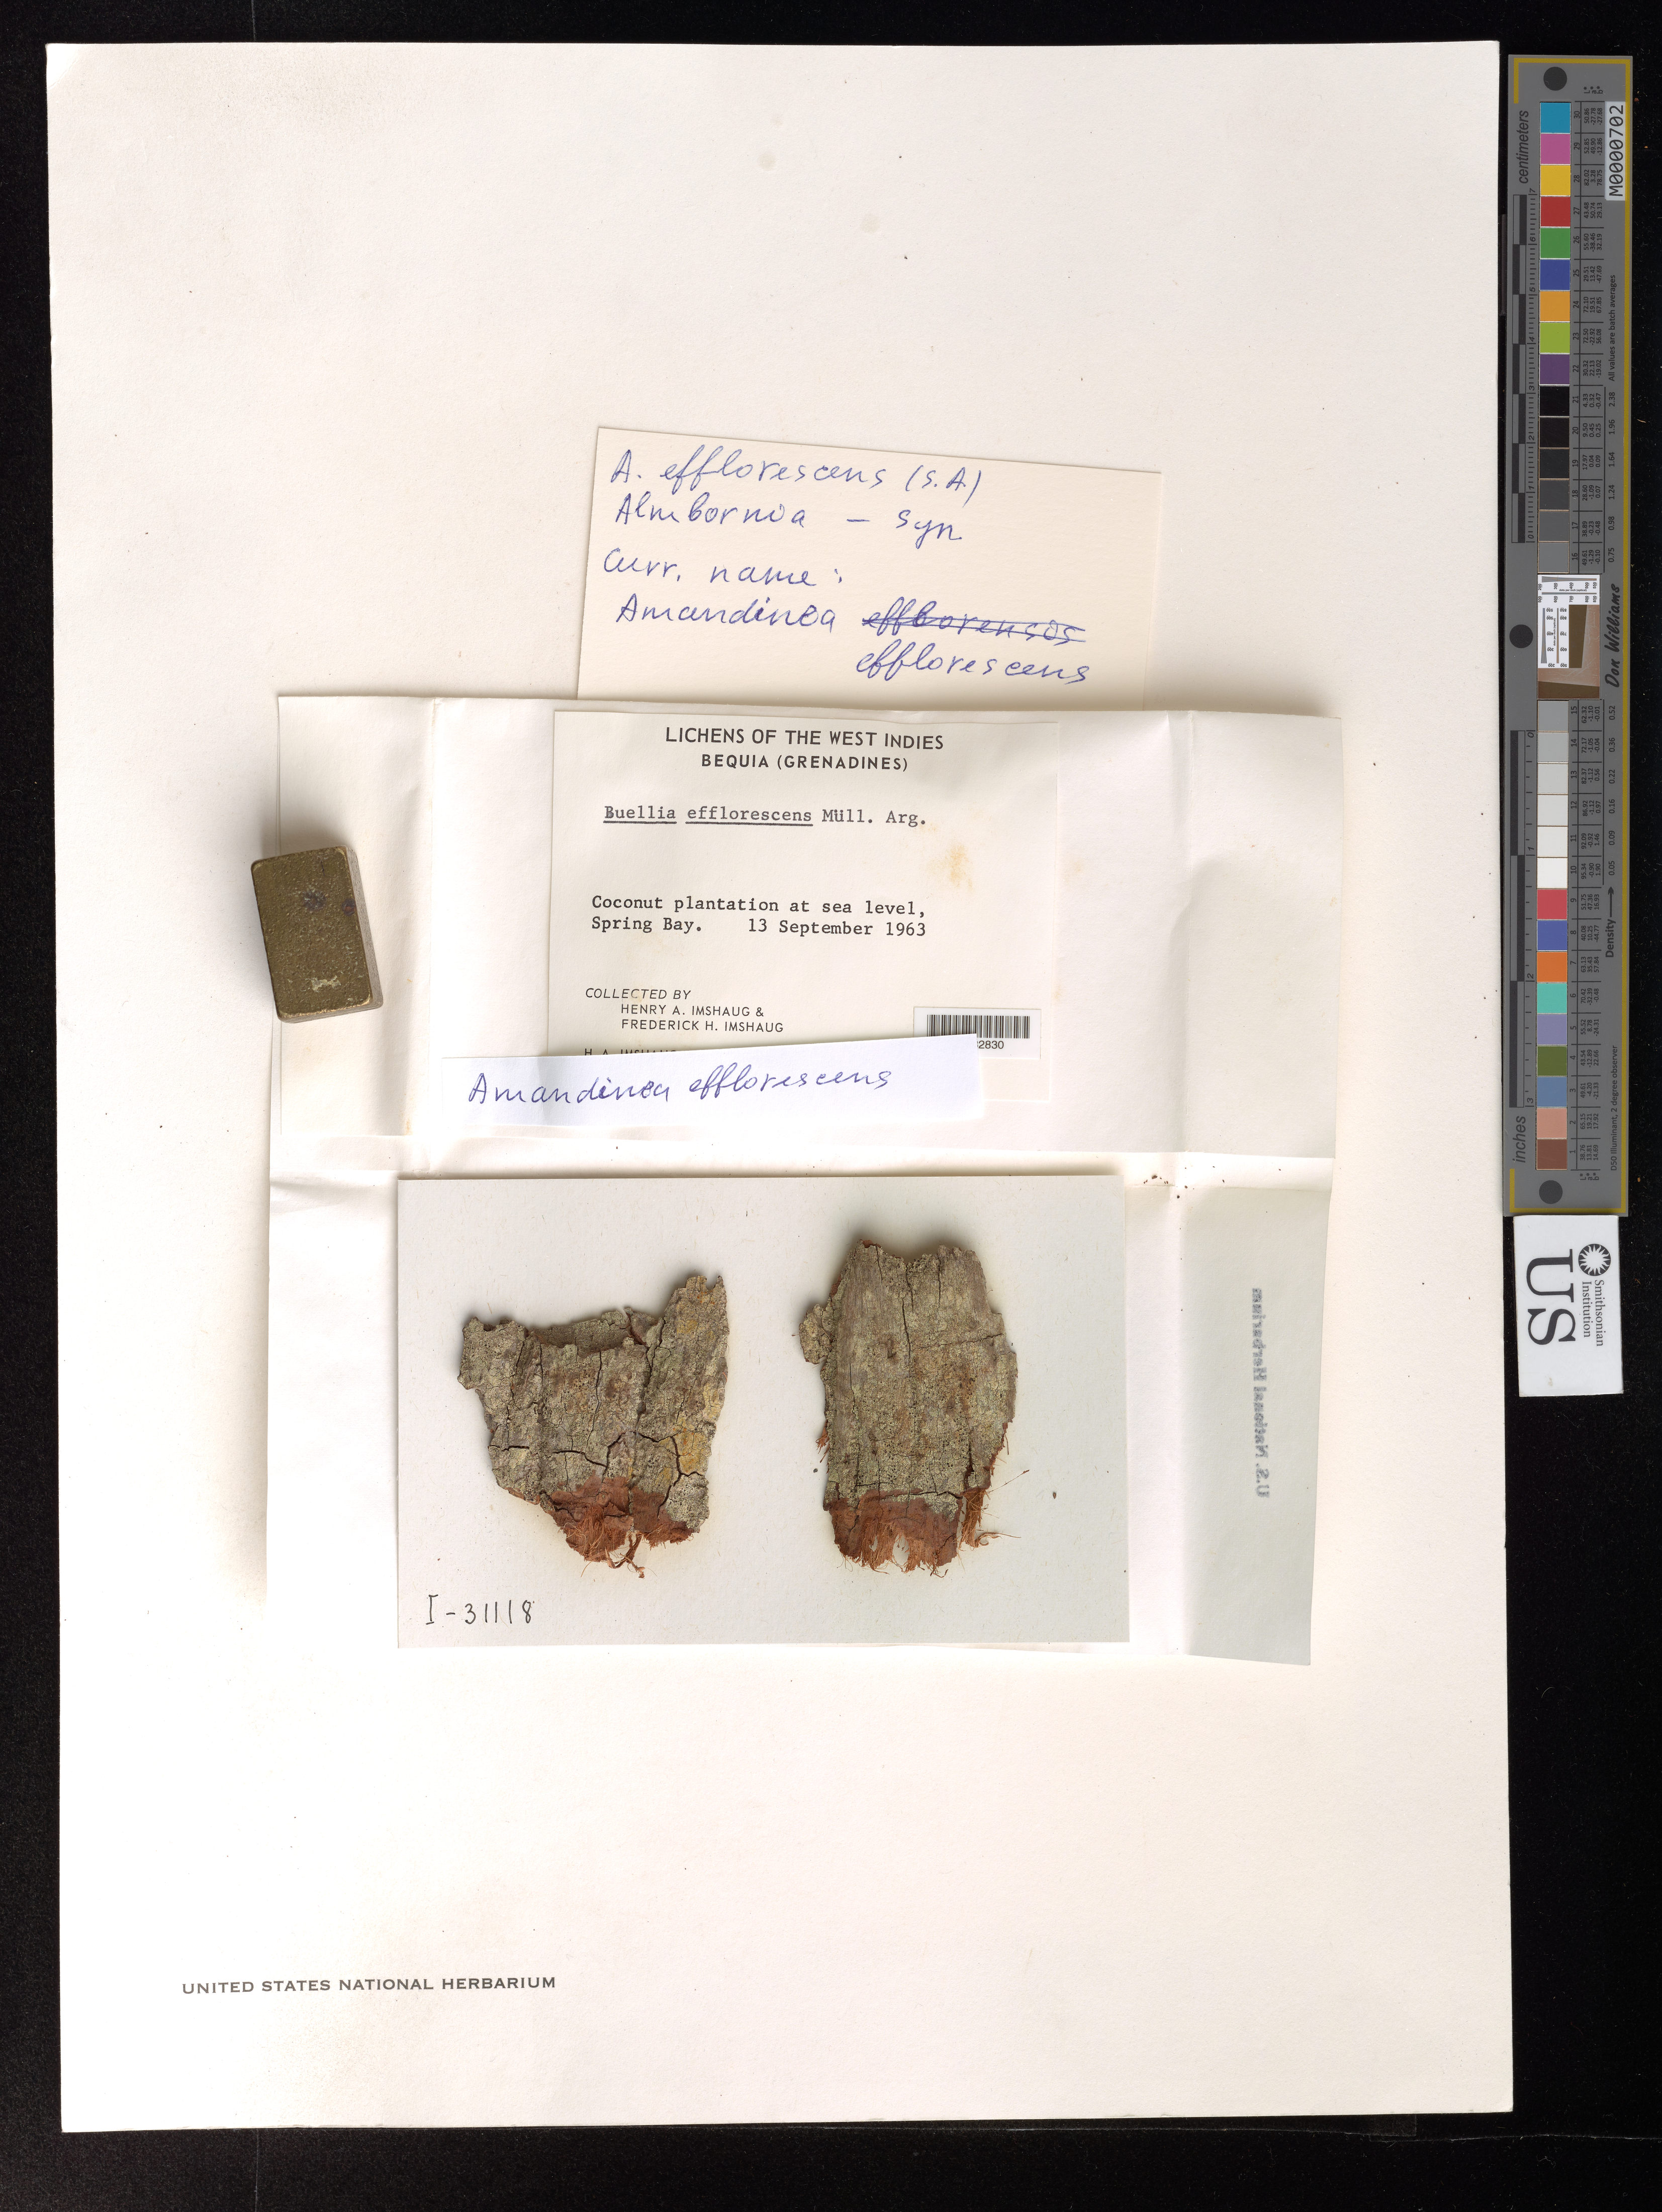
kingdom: Fungi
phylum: Ascomycota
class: Lecanoromycetes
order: Caliciales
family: Caliciaceae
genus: Amandinea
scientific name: Amandinea efflorescens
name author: (Müll. Arg.) Marbach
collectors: H. A. Imshaug & F. Imshaug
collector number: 31118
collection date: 1963-09-13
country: St. Vincent - Grenadines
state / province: Bequia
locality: Bequia (Grenadines), Spring Bay. Coconut plantation at sea level.